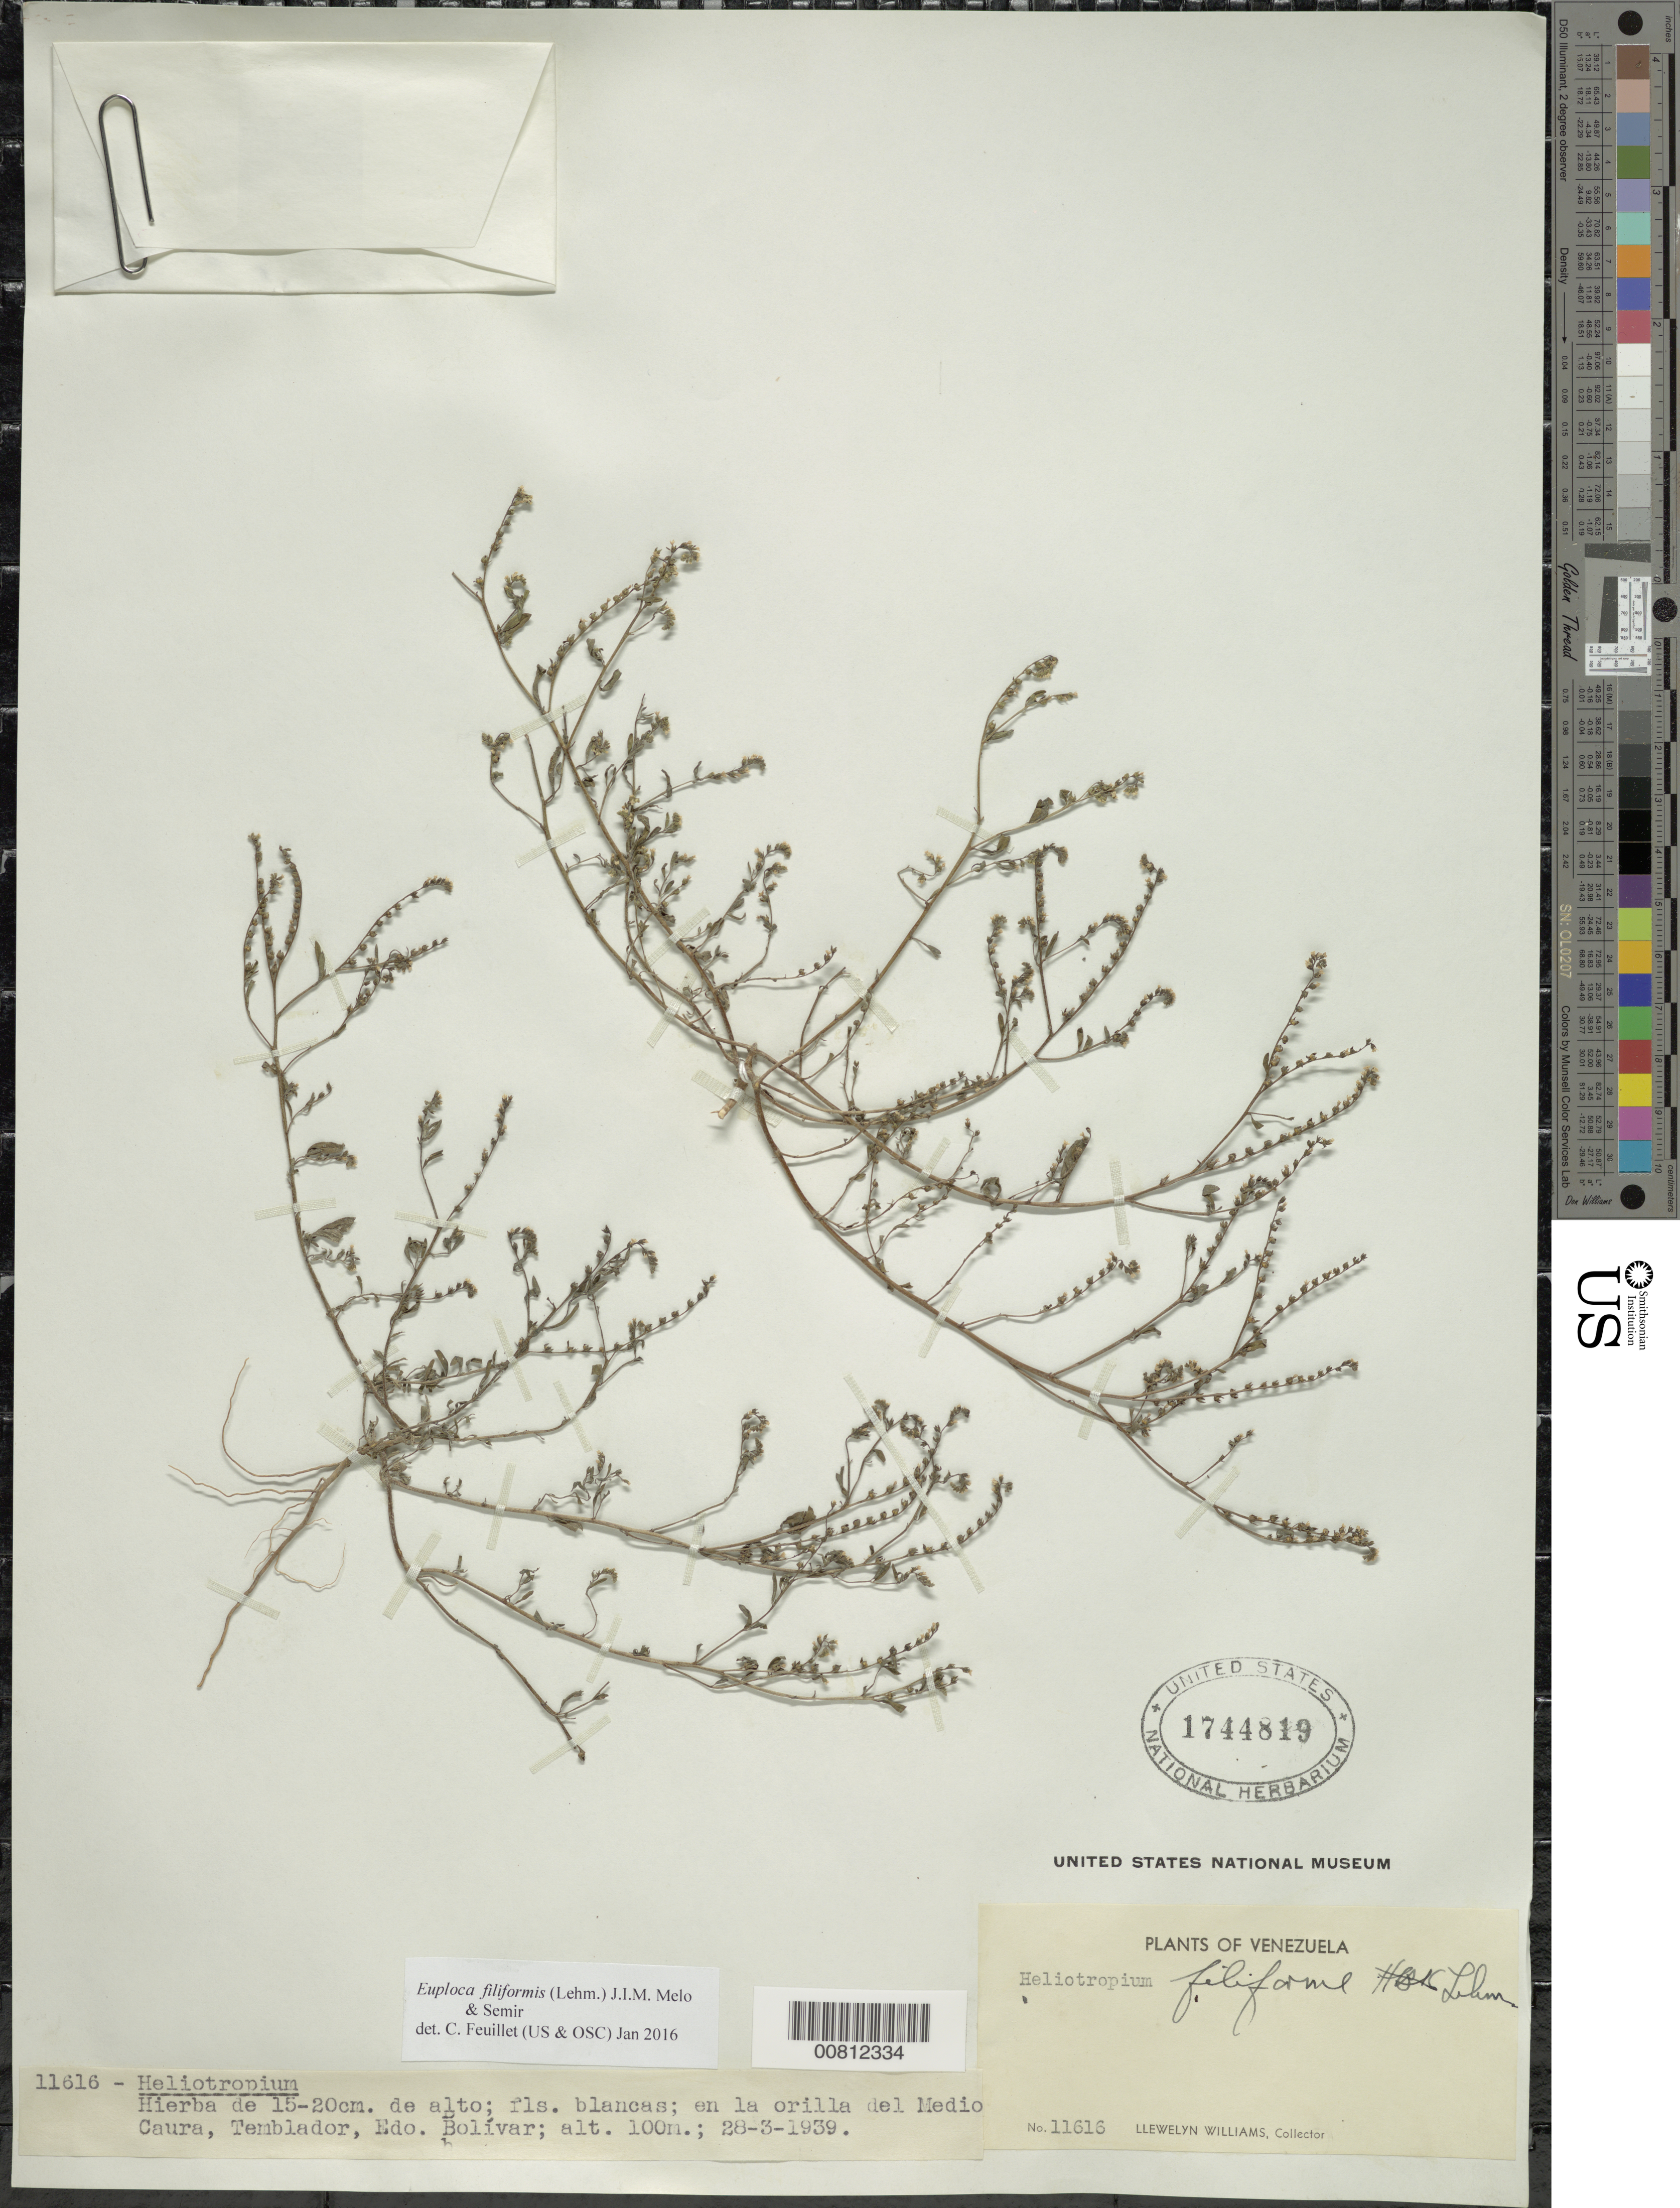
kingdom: Plantae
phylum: Tracheophyta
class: Magnoliopsida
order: Boraginales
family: Heliotropiaceae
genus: Heliotropium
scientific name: Heliotropium filiforme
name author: Lehm.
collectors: Ll. Williams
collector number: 11616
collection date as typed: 28-Mar-39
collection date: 1939-03-28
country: Venezuela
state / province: Bolívar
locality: Temblador, Medio Caura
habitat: En la orilla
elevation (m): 100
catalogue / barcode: US 1744819